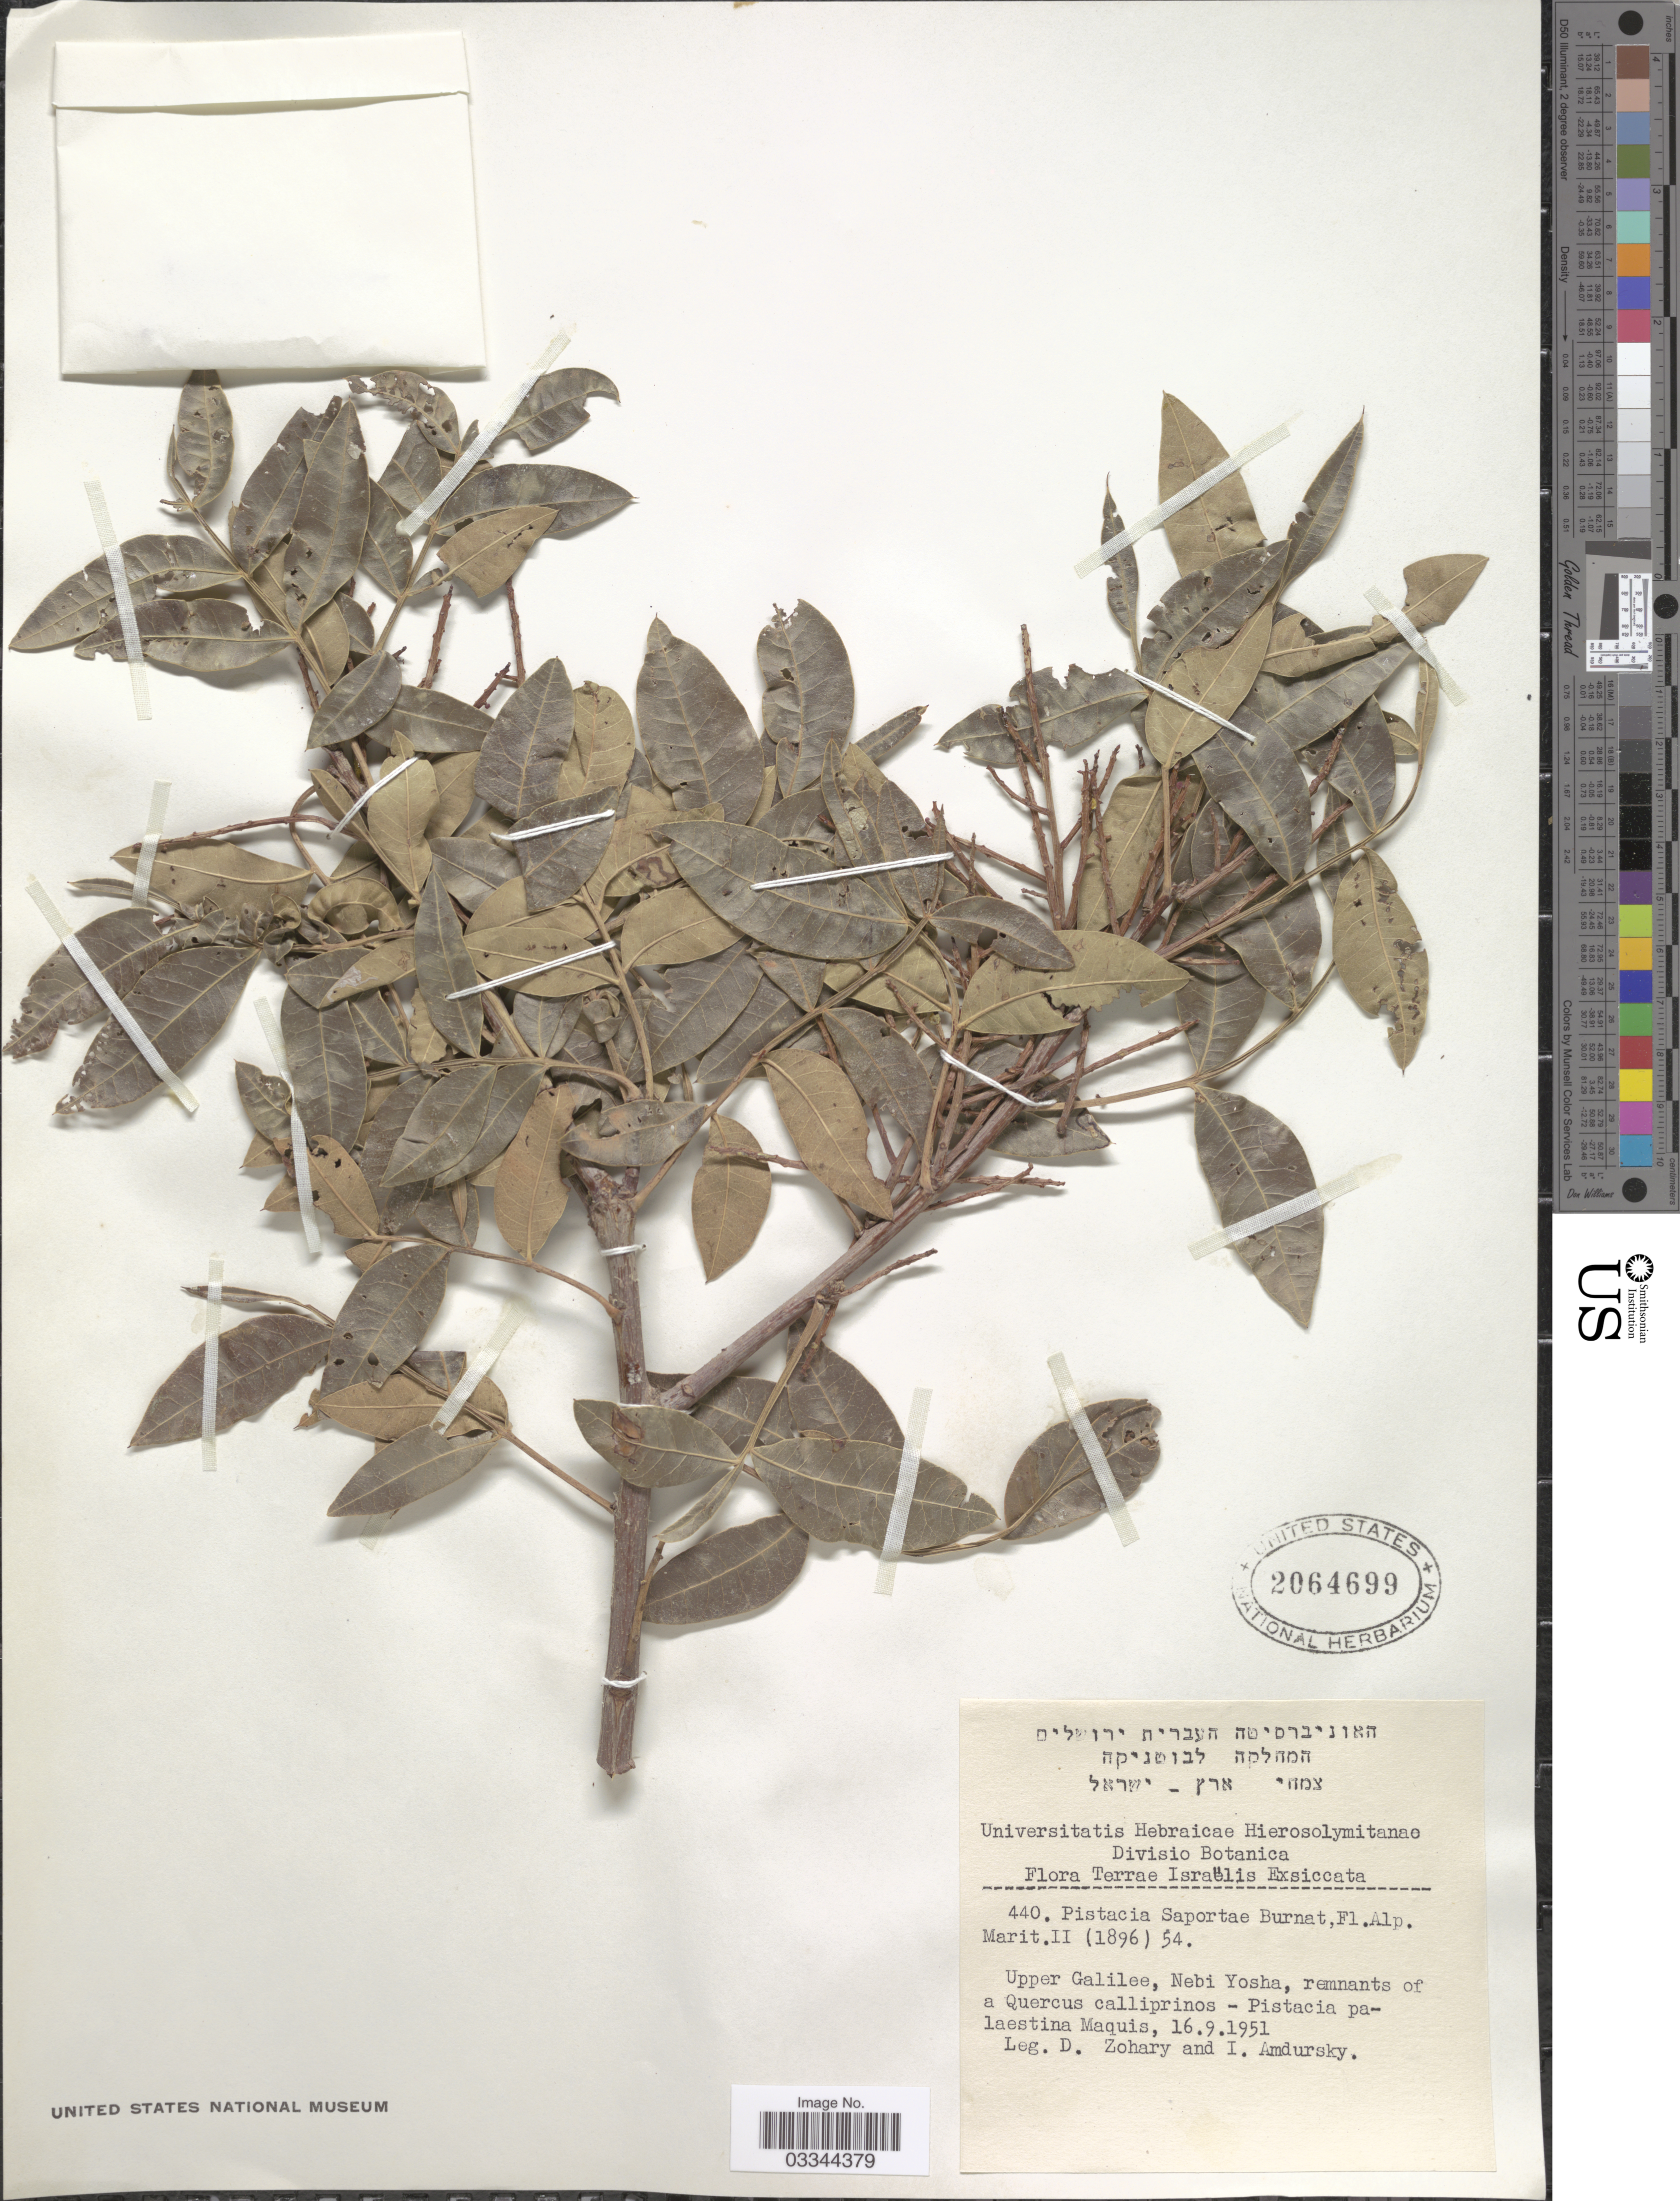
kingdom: Plantae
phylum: Tracheophyta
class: Magnoliopsida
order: Sapindales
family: Anacardiaceae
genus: Pistacia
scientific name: Pistacia x saportae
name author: Burnat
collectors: D. Zohary & I. Amdursky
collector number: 440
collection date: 1951-09-16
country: Israel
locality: Terrae Israëlis. Upper Galilee, Nebi Yosha.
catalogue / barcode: US 2064699